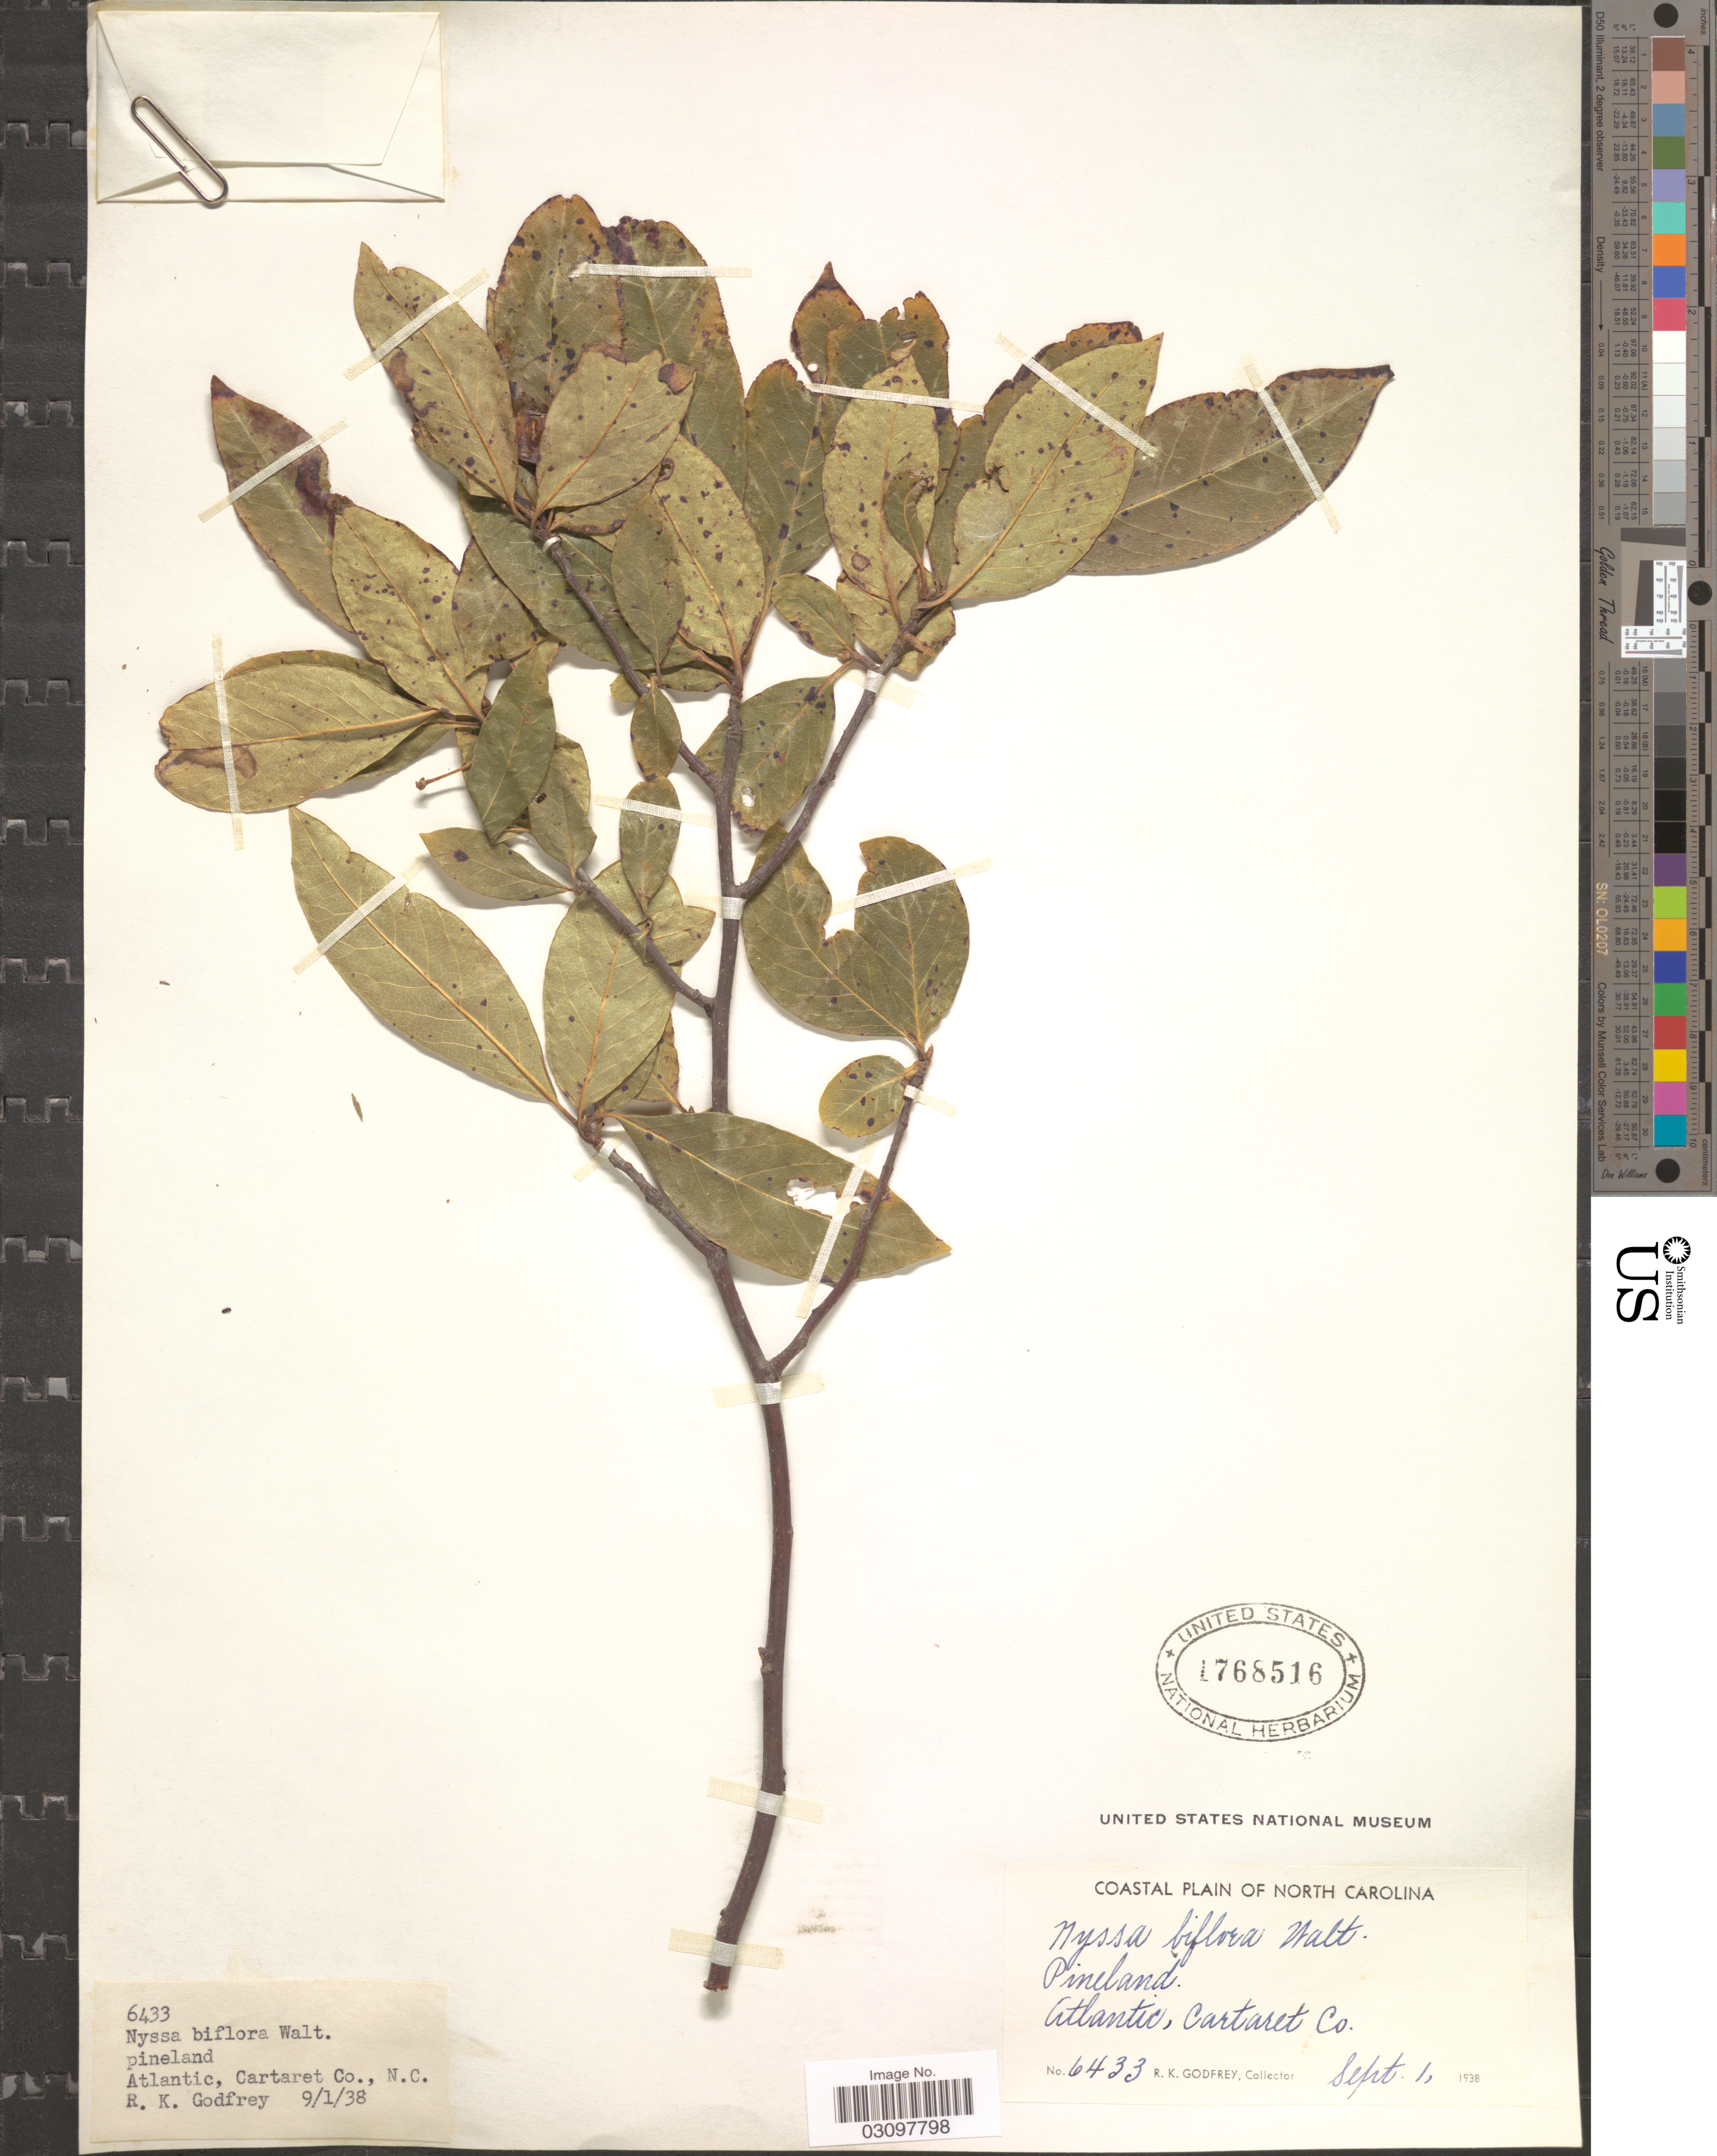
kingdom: Plantae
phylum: Tracheophyta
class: Magnoliopsida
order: Cornales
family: Nyssaceae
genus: Nyssa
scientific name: Nyssa biflora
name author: Walter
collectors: R. K. Godfrey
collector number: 6433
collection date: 1938-09-01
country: United States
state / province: North Carolina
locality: Pineland. Atlantic, Cartaret Co. Coastal plain of North Carolina.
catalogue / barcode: US 1768516